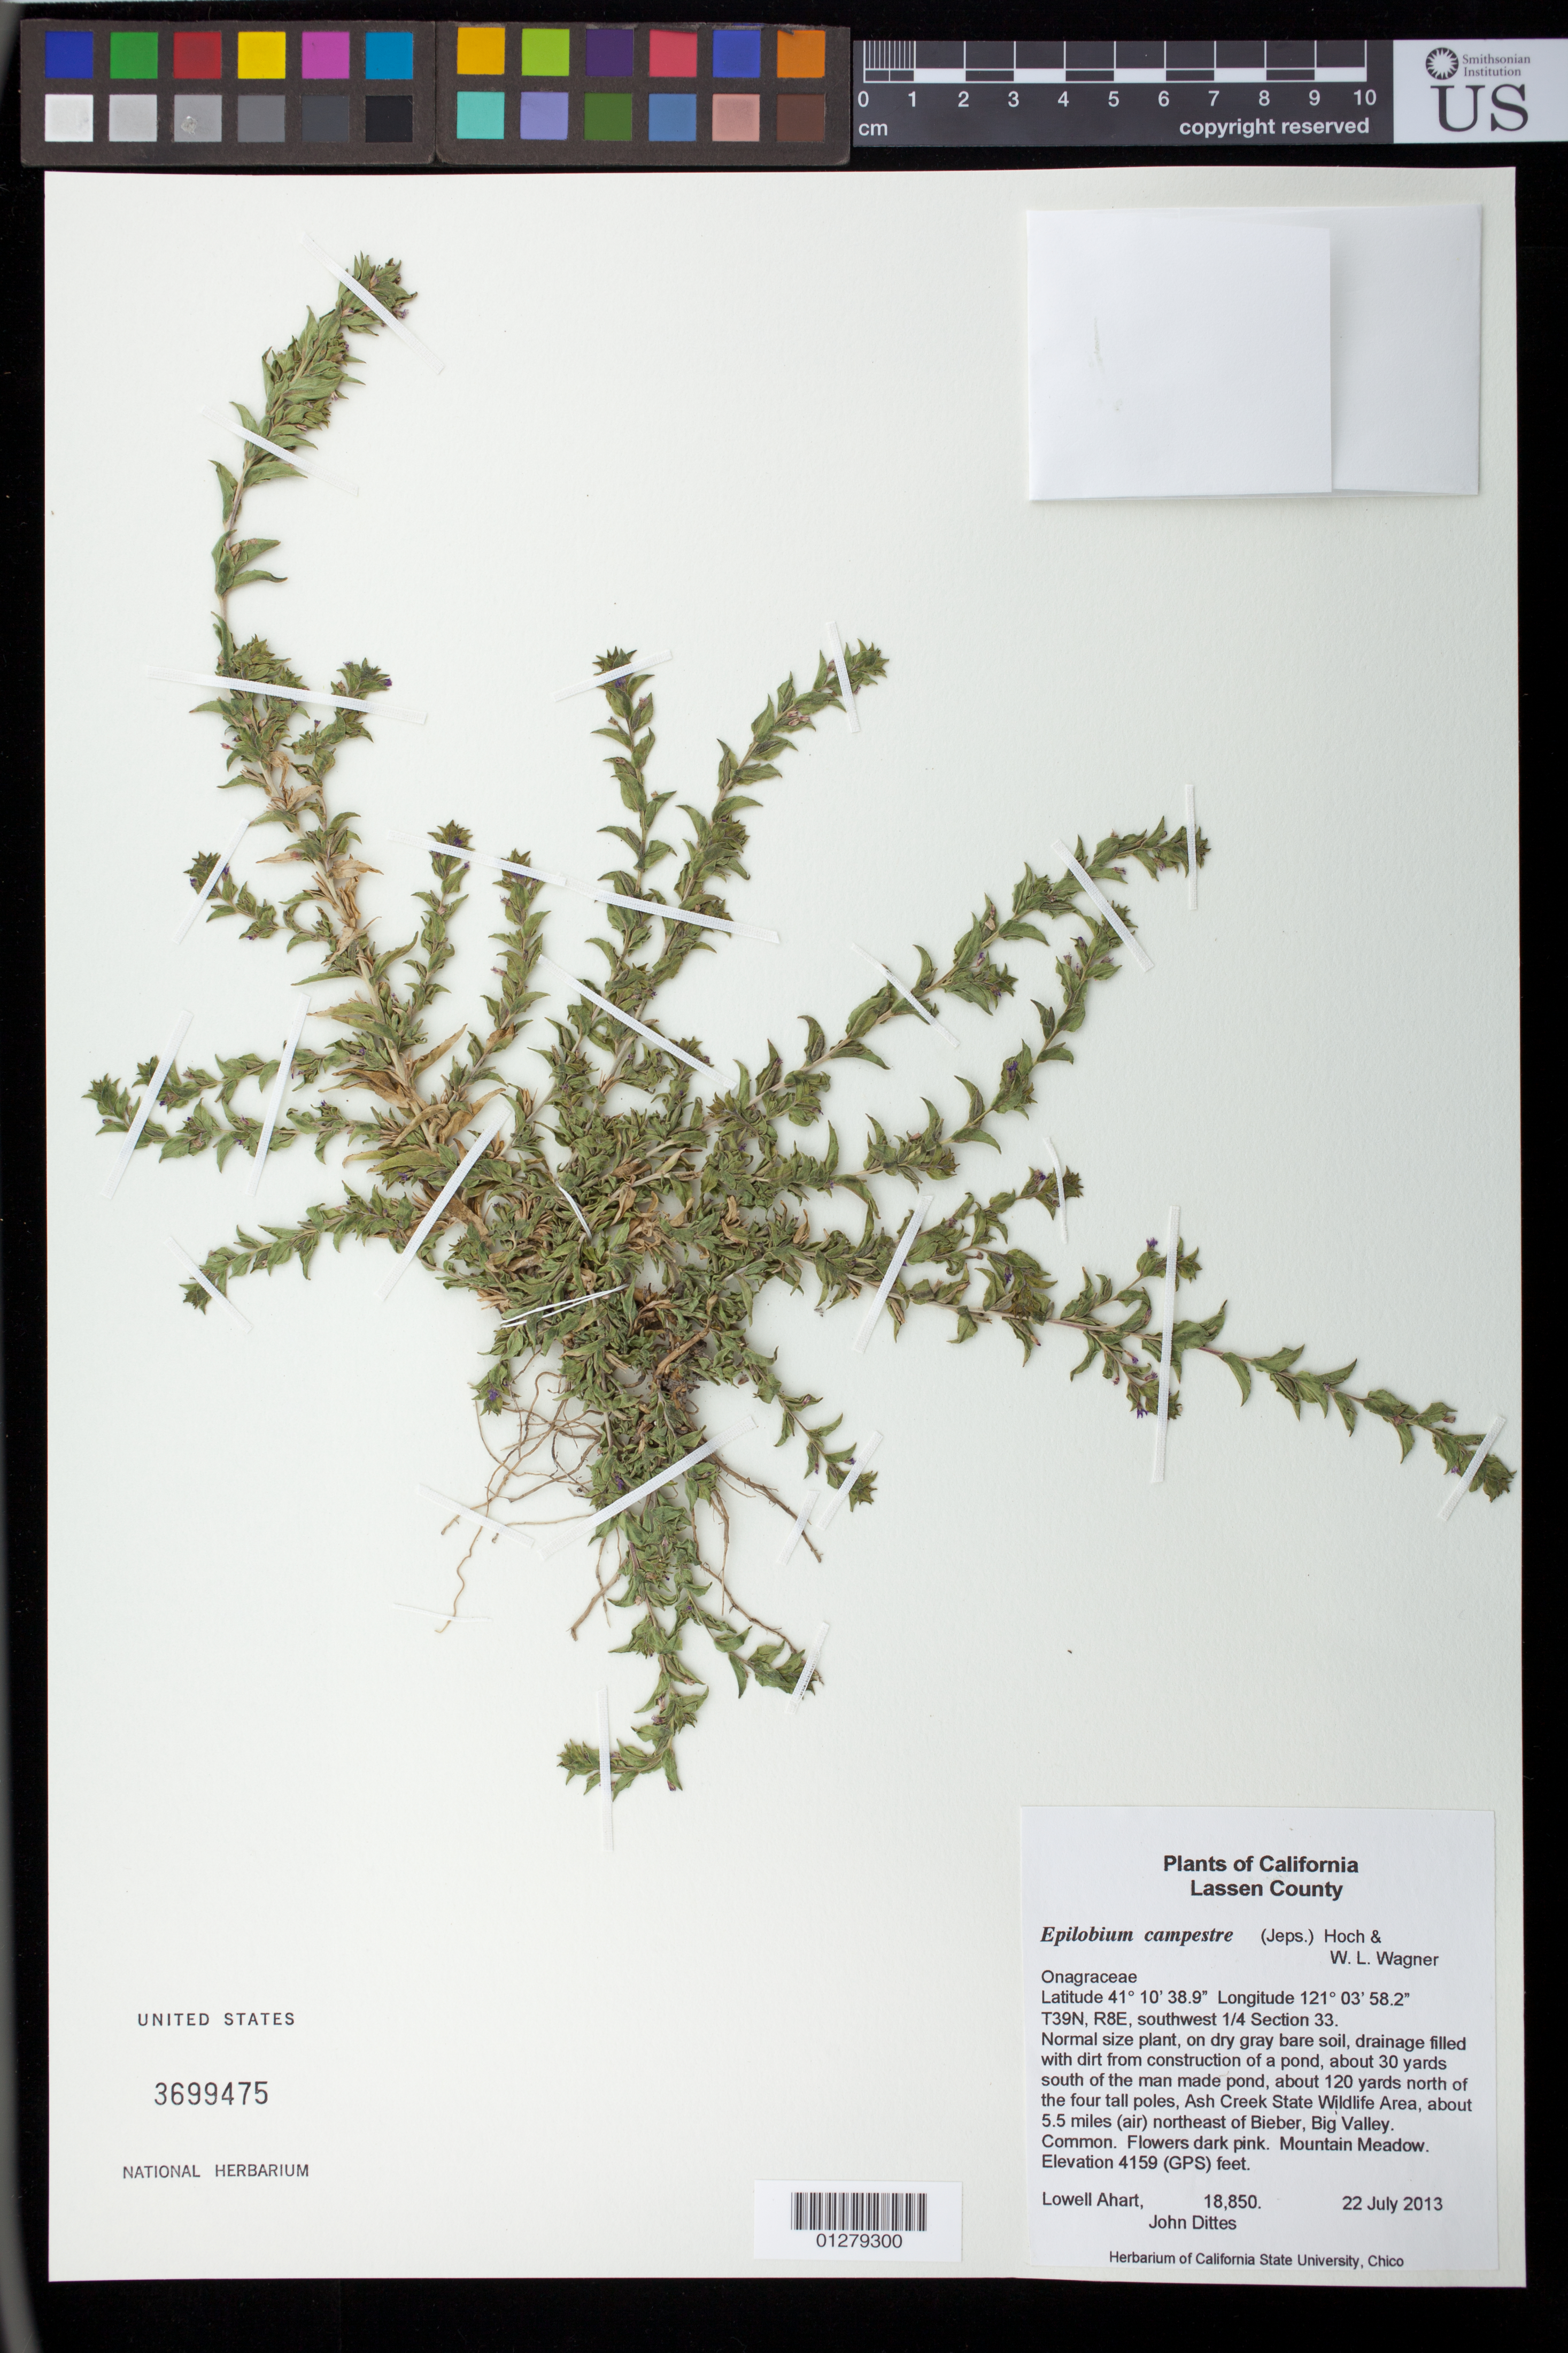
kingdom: Plantae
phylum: Tracheophyta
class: Magnoliopsida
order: Myrtales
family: Onagraceae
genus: Epilobium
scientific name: Epilobium campestre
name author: (Jeps.) Hoch & W.L. Wagner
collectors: L. Ahart & J. Dittes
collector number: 18850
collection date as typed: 22 July 2013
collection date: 2013-07-22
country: United States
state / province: California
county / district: Lassen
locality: About 30 yards south of the man made pond, about 120 yards north of the four tall poles, Ash Creek State Wildlife Area, about 5.5 miles (air) NE of Bieber, Big Valley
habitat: Mountain meadow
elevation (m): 1268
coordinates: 41 11 38.76 N, 121 00 15.02 W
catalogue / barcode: US 3699475